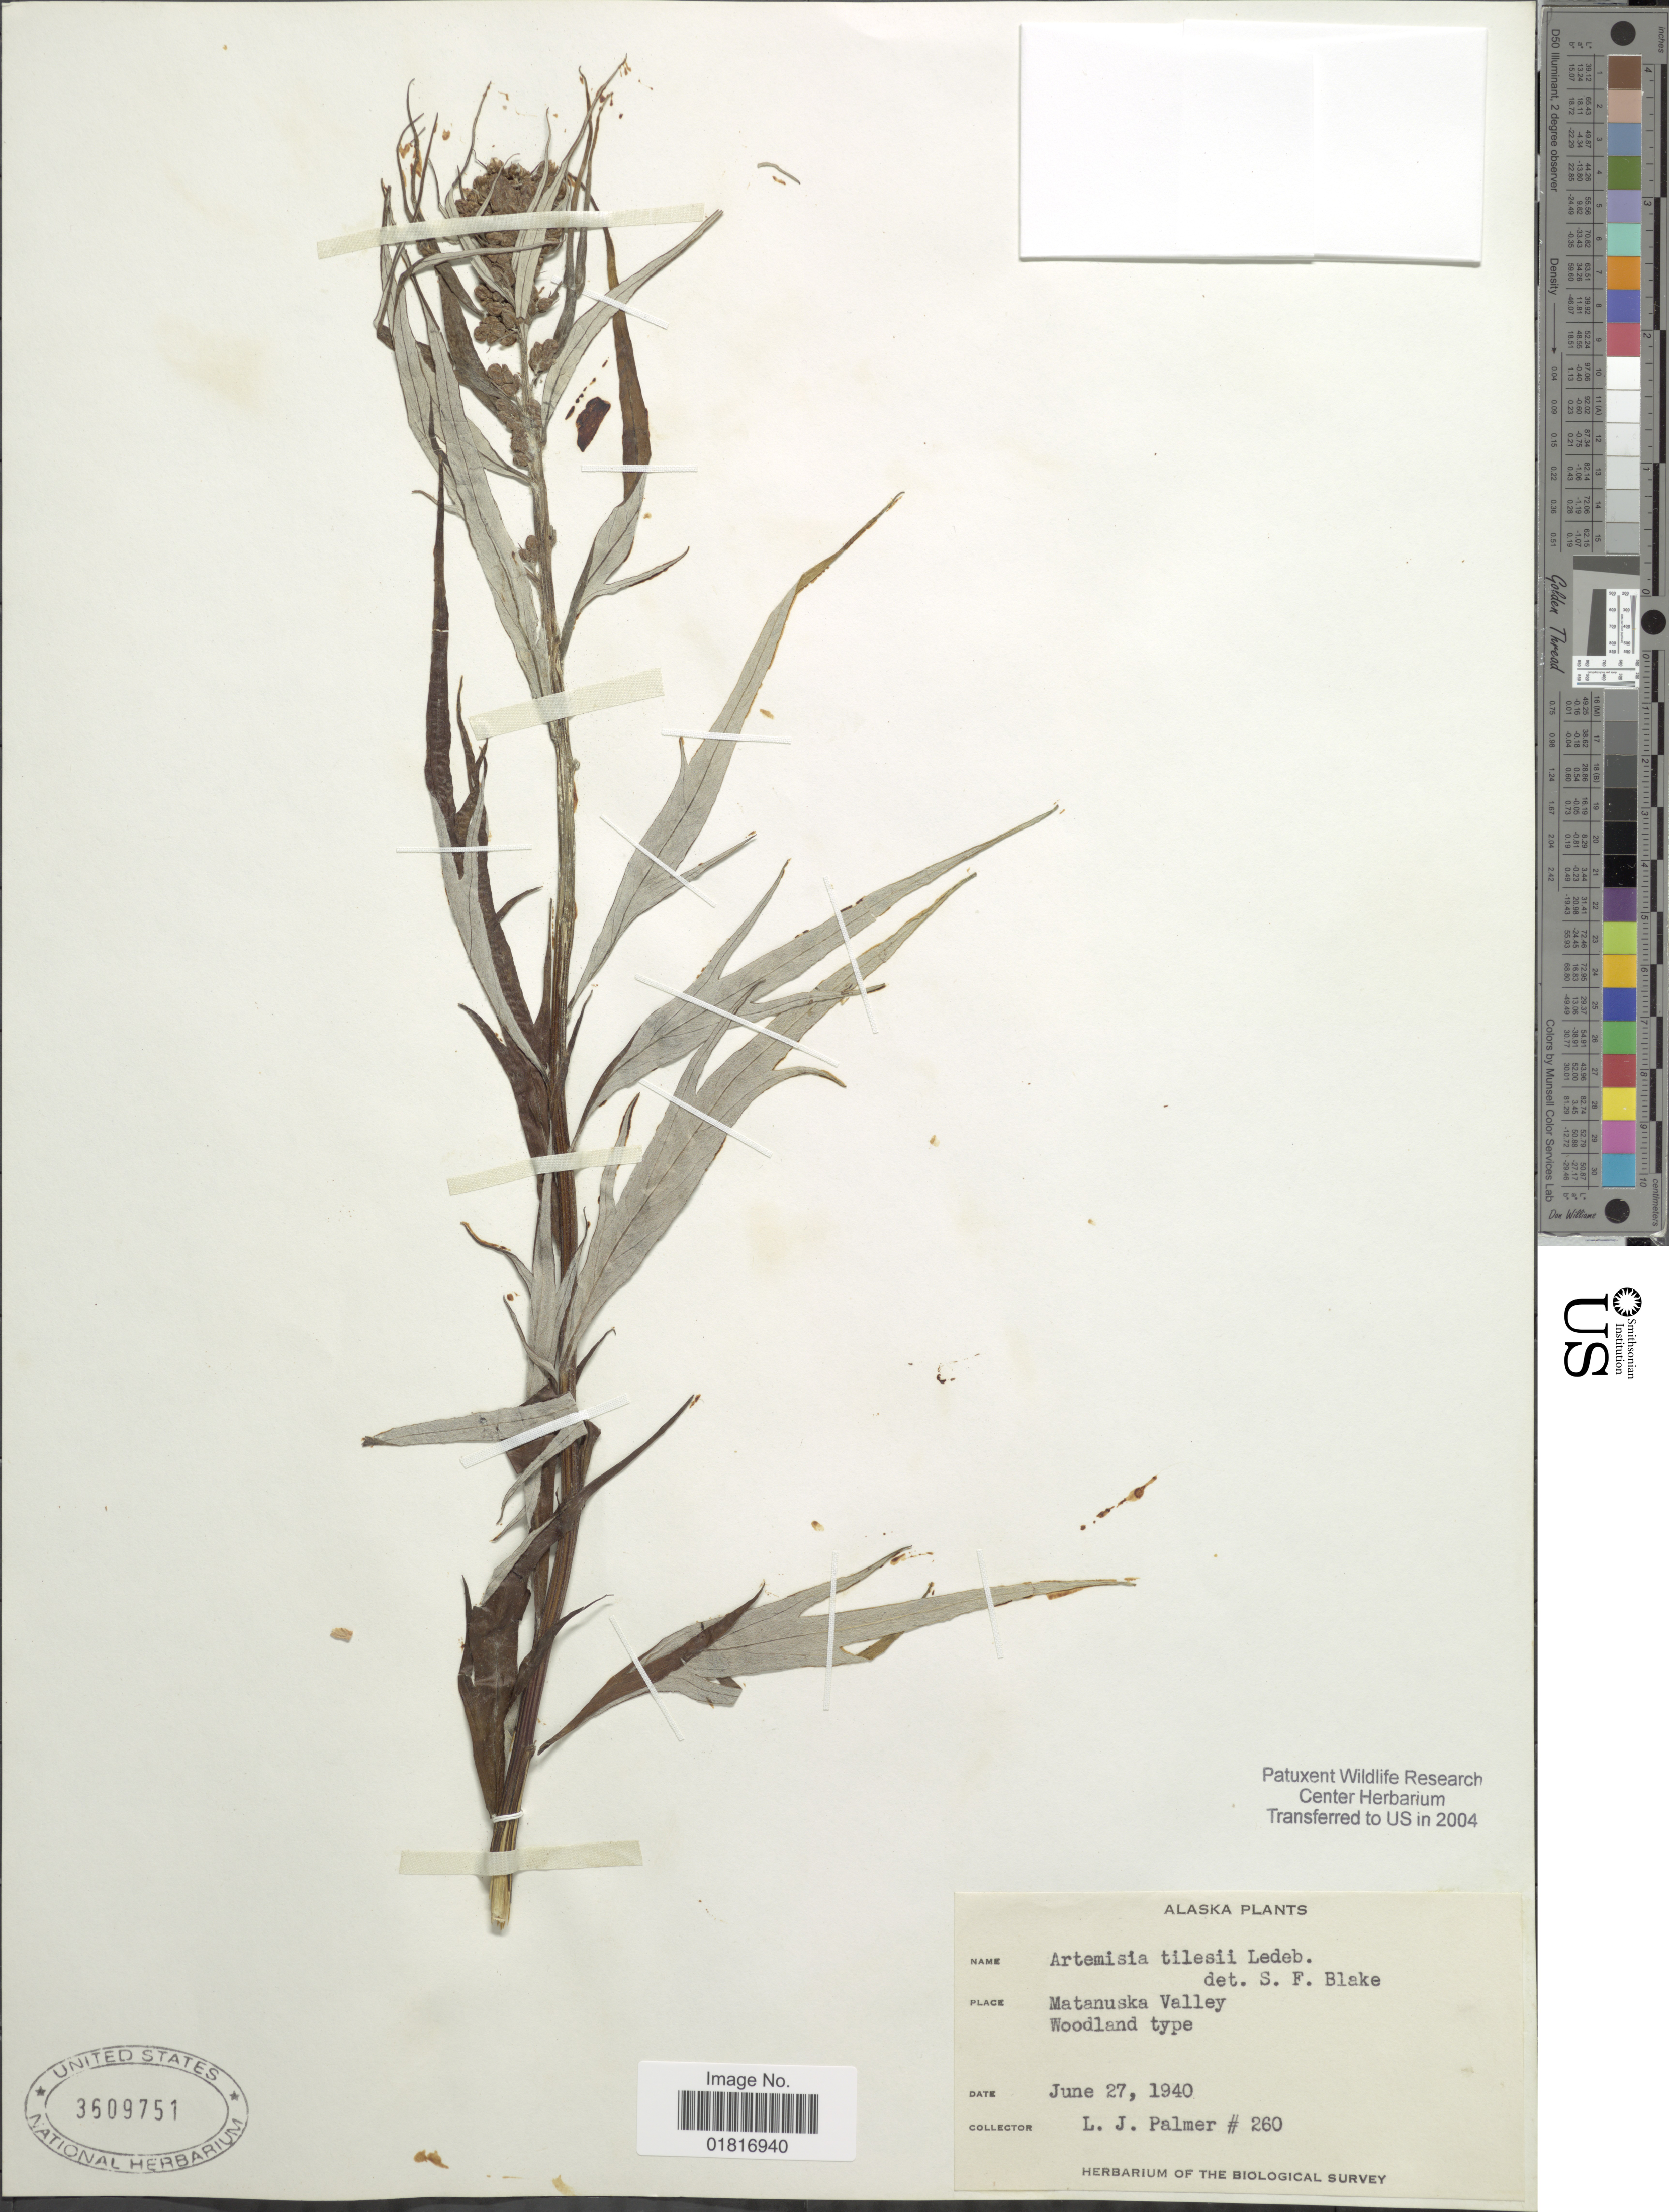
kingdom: Plantae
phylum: Tracheophyta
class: Magnoliopsida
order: Asterales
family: Asteraceae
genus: Artemisia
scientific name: Artemisia tilesii var. elatior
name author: Torr. & A. Gray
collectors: L. J. Palmer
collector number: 260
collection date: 1940-06-27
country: United States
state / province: Alaska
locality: Matanuska Valley, Woodland type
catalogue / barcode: US 3609751